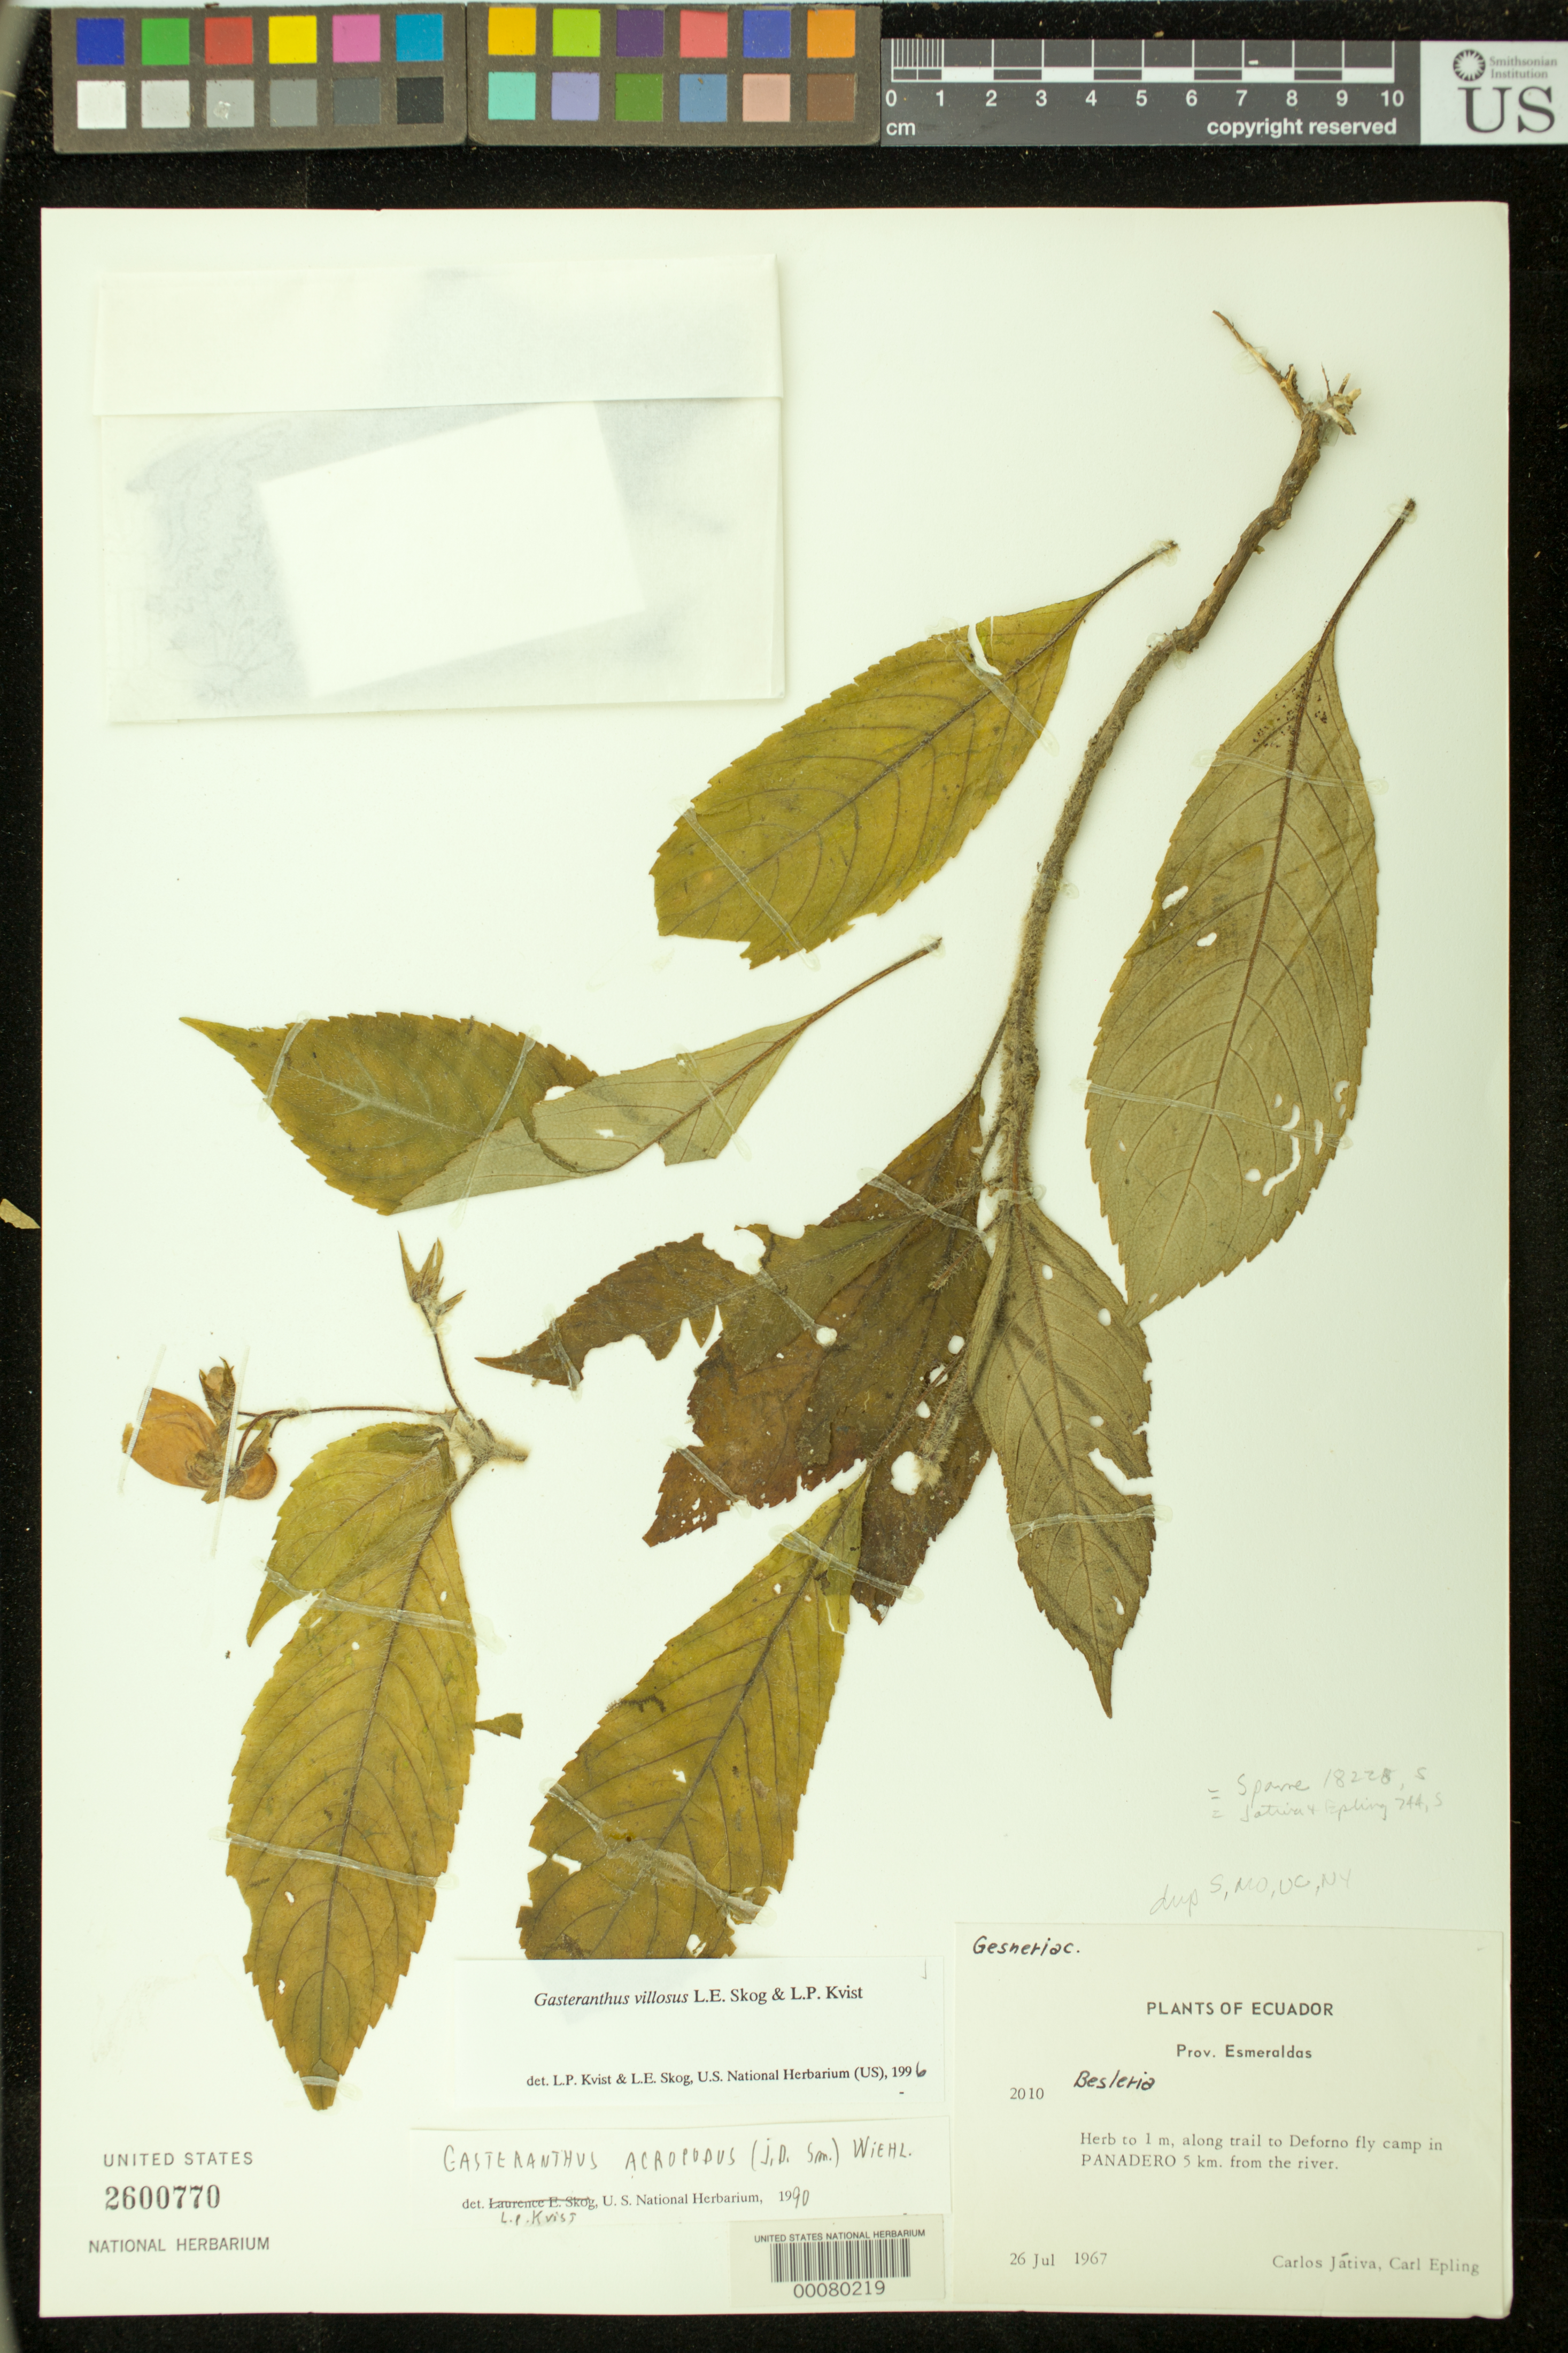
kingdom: Plantae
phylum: Tracheophyta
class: Magnoliopsida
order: Lamiales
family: Gesneriaceae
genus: Gasteranthus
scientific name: Gasteranthus villosus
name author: L.E. Skog & L.P. Kvist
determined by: Skog, Laurence E.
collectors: C. D. Játiva & C. C. Epling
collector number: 2010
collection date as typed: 26 Jul 1967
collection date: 1967-07-26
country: Ecuador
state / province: Esmeraldas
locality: Along trail to Deforno fly camp in panadero 5 km from the river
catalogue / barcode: US 2600770